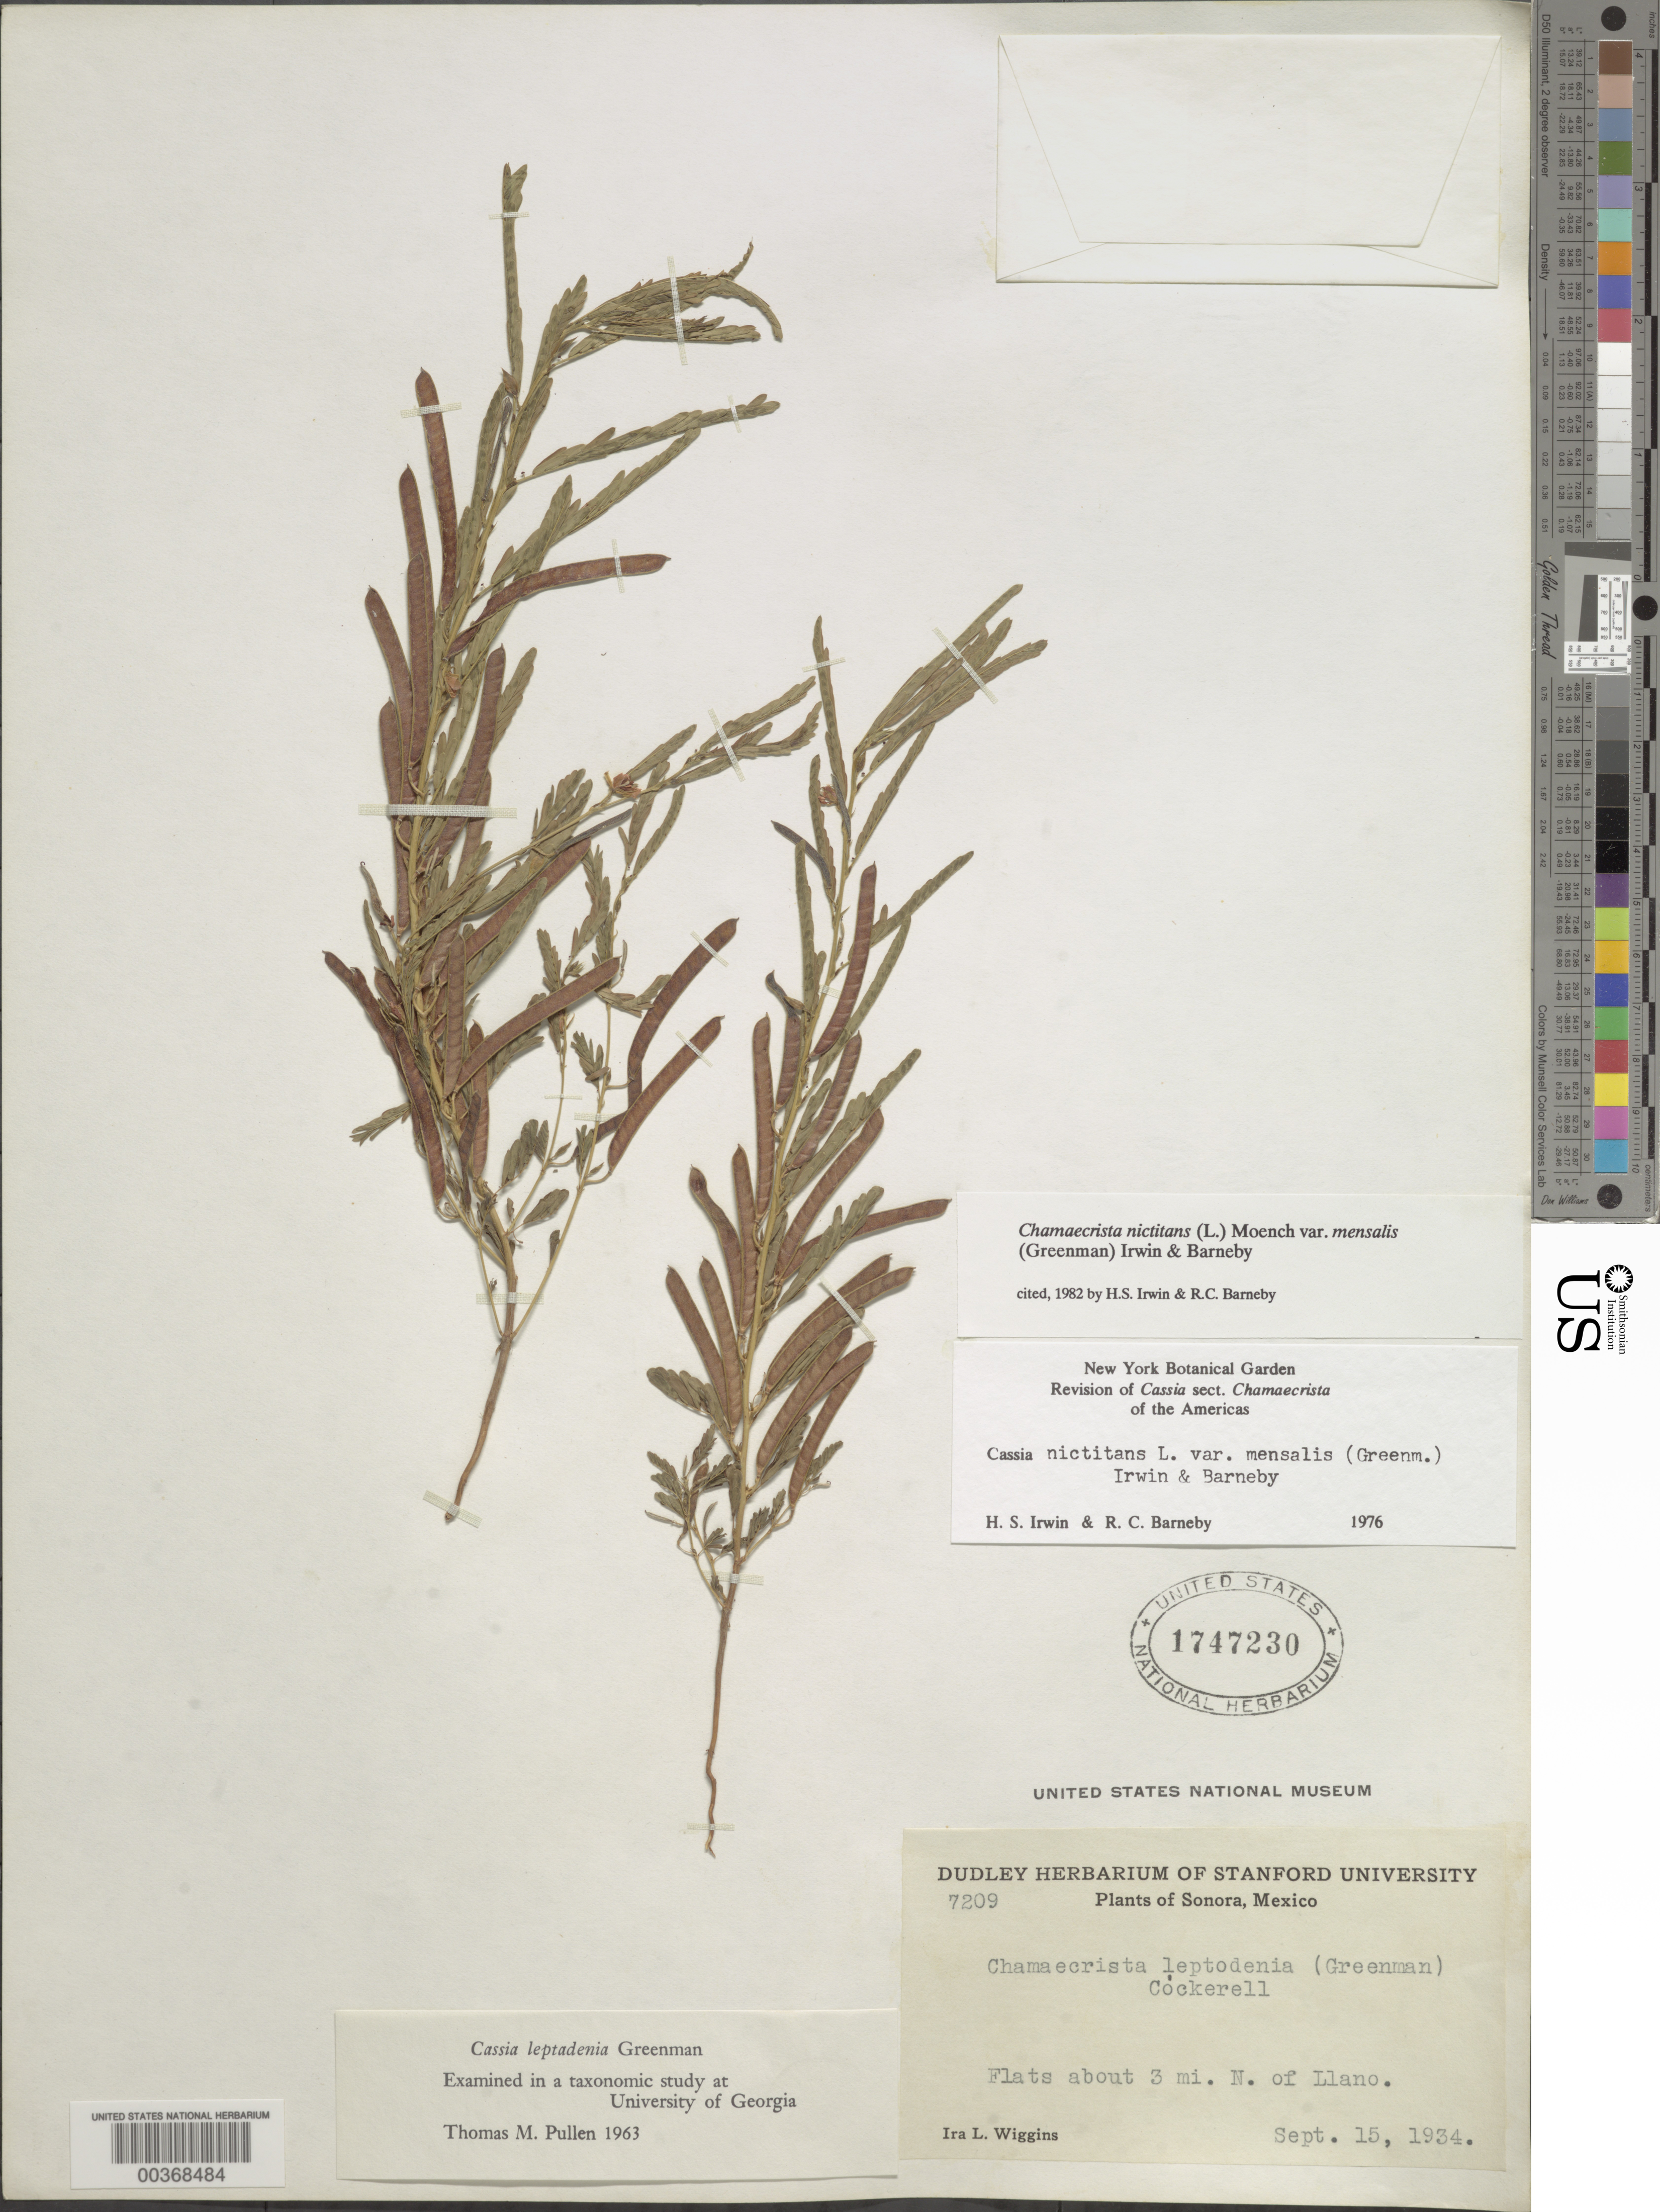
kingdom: Plantae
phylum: Tracheophyta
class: Magnoliopsida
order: Fabales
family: Fabaceae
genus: Chamaecrista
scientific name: Chamaecrista nictitans var. mensalis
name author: (Greenm.) H.S. Irwin & Barneby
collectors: I. L. Wiggins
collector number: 7209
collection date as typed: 15 Sep 1934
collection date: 1934-09-15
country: Mexico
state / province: Sonora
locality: Flats about 3 mi N of llano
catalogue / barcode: US 1747230